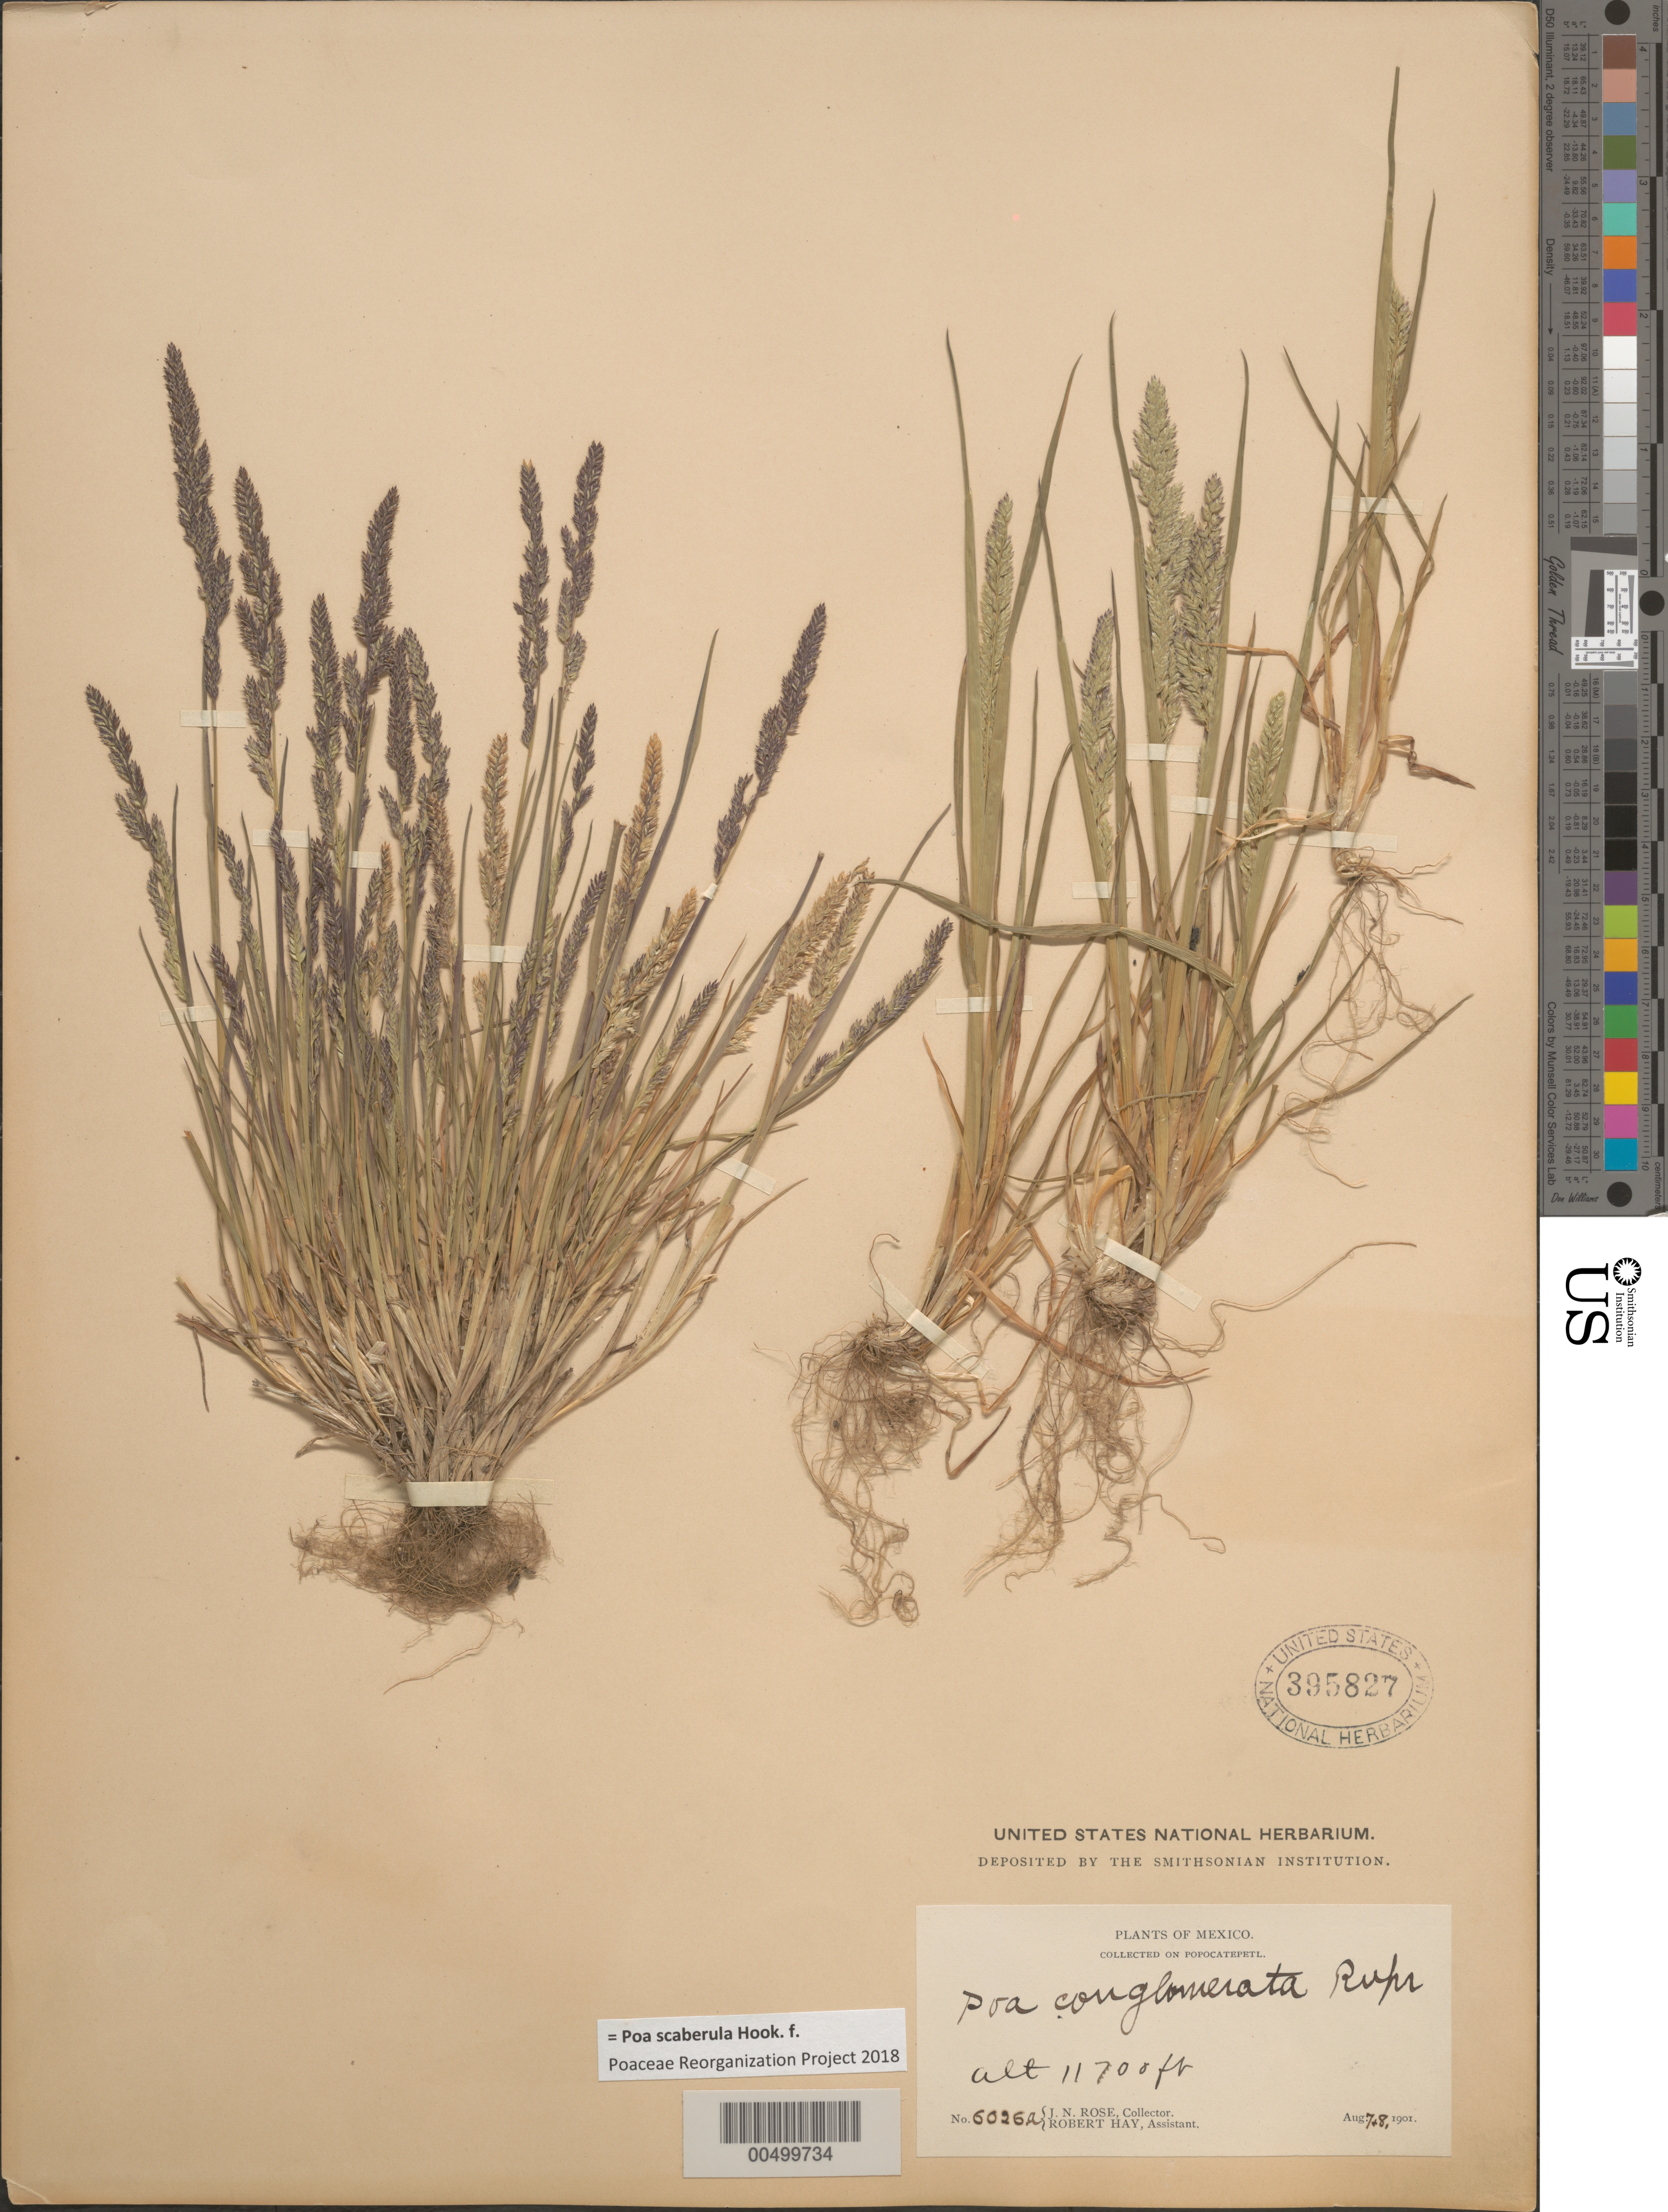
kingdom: Plantae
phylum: Tracheophyta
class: Liliopsida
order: Poales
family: Poaceae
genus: Poa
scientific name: Poa scaberula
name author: Hook. f.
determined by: Poaceae Reorganization Project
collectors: J. N. Rose & R. H. Hay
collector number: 6026a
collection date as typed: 7 Aug 1901 and 8 Aug 1901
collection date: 1901-08-07,1901-08-08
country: Mexico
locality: On Popocatepetl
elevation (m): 3566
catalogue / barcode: US 395827